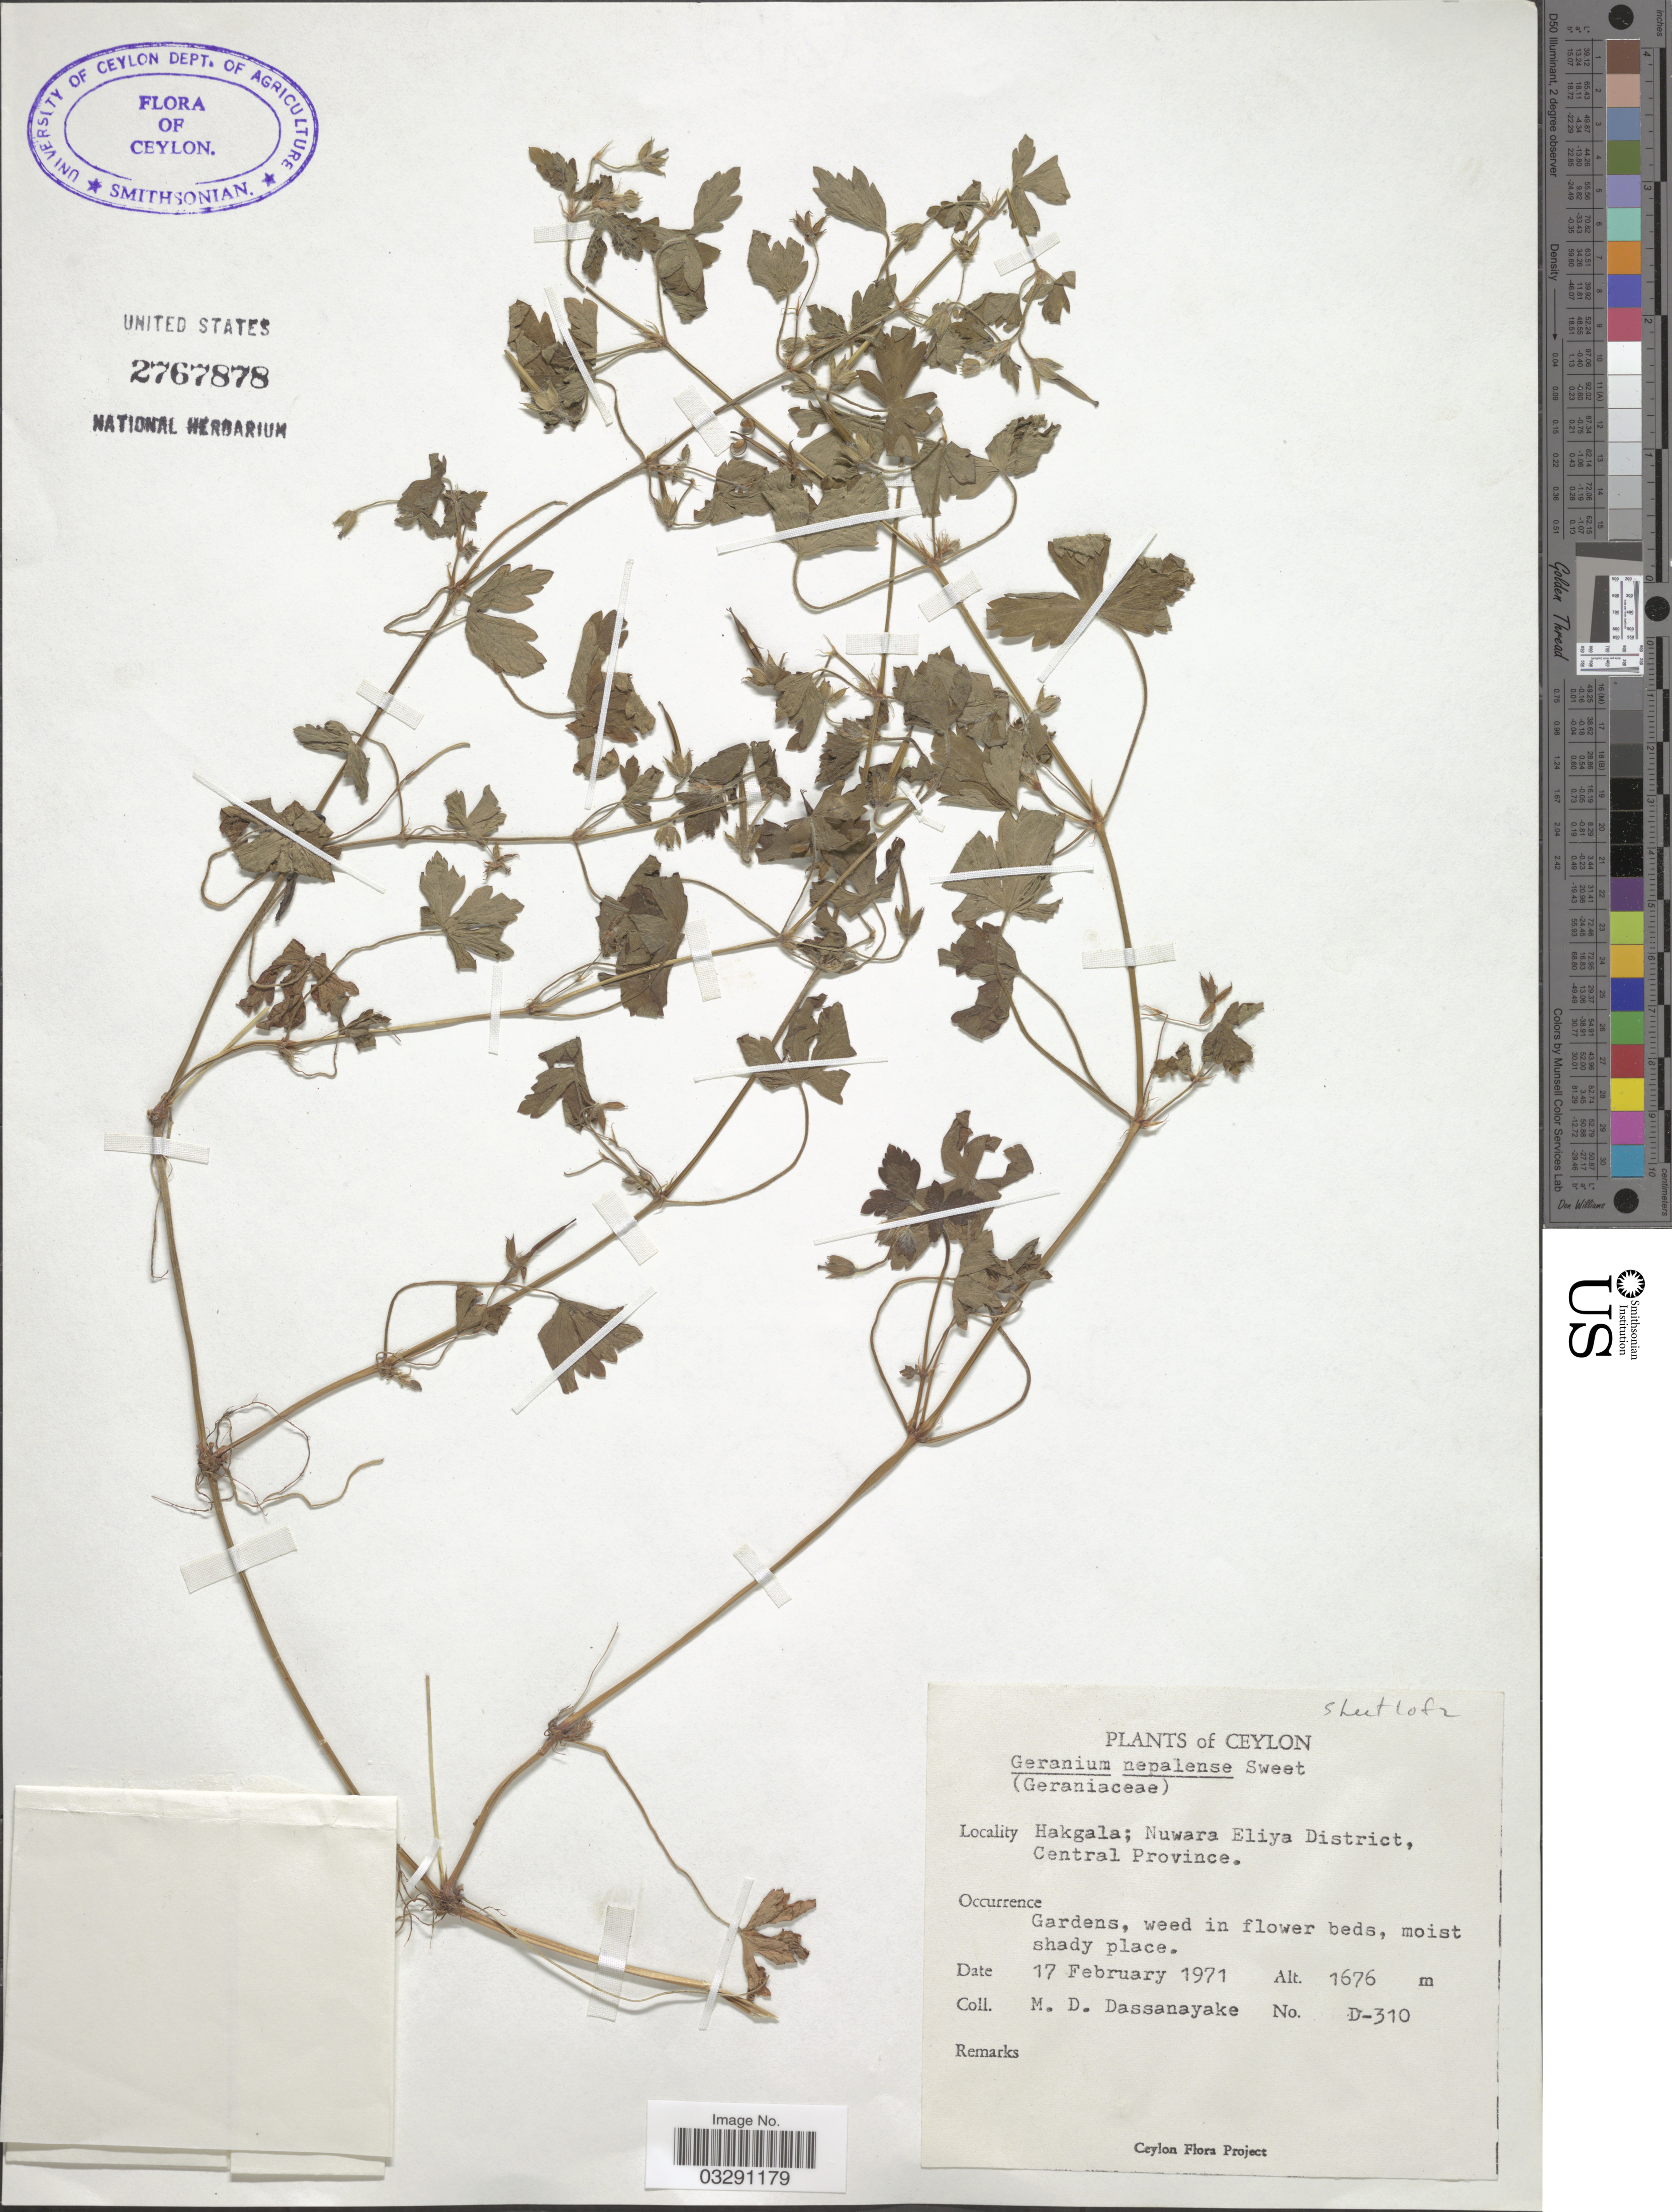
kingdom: Plantae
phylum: Tracheophyta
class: Magnoliopsida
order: Geraniales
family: Geraniaceae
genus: Geranium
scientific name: Geranium nepalense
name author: Sweet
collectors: M. D. Dassanayake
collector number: D-310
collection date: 1971-02-17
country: Sri Lanka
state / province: Central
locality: Ceylon. Hakgala; Nuwara Eliya District, Central Province.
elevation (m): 1676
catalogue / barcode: US 2767878